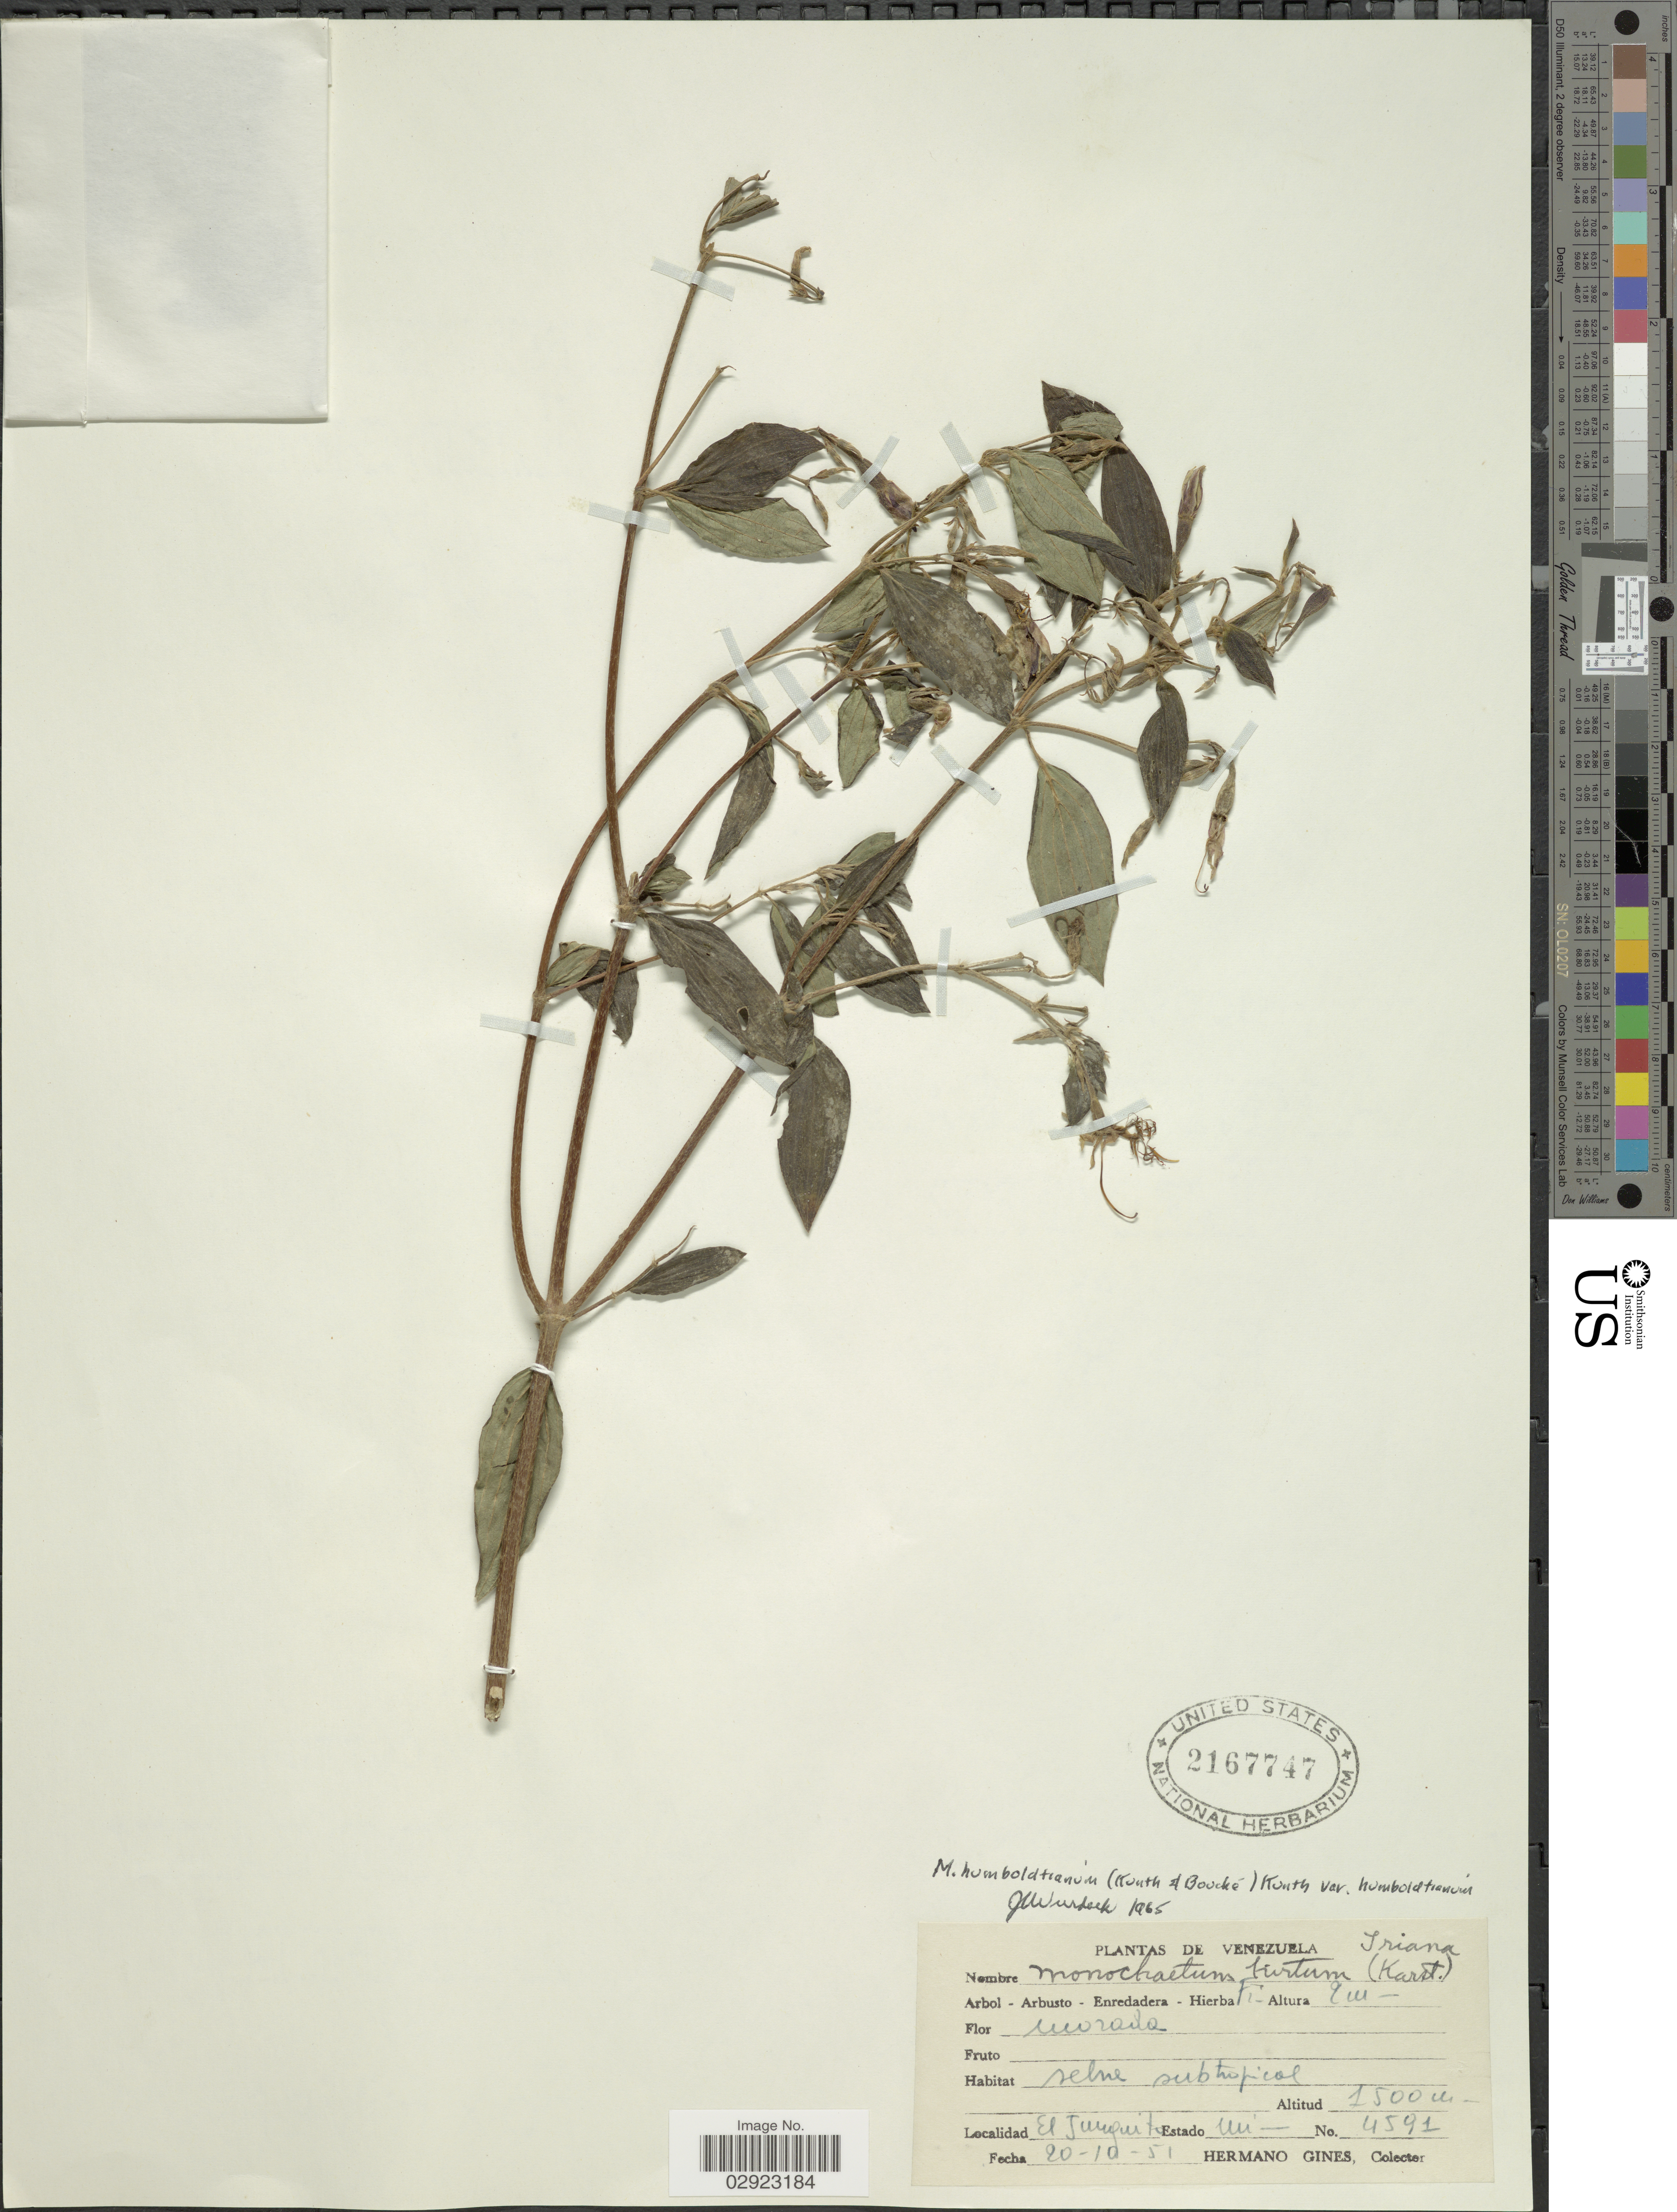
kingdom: Plantae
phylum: Tracheophyta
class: Magnoliopsida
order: Myrtales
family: Melastomataceae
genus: Monochaetum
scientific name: Monochaetum humboldtianum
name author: Kunth ex Walp.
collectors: Bro. Gines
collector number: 4591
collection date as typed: Transcribed d/m/y: 20/10/51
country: Venezuela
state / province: Miranda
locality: El Junquito, Estado Mi.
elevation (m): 1500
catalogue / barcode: US 2167747